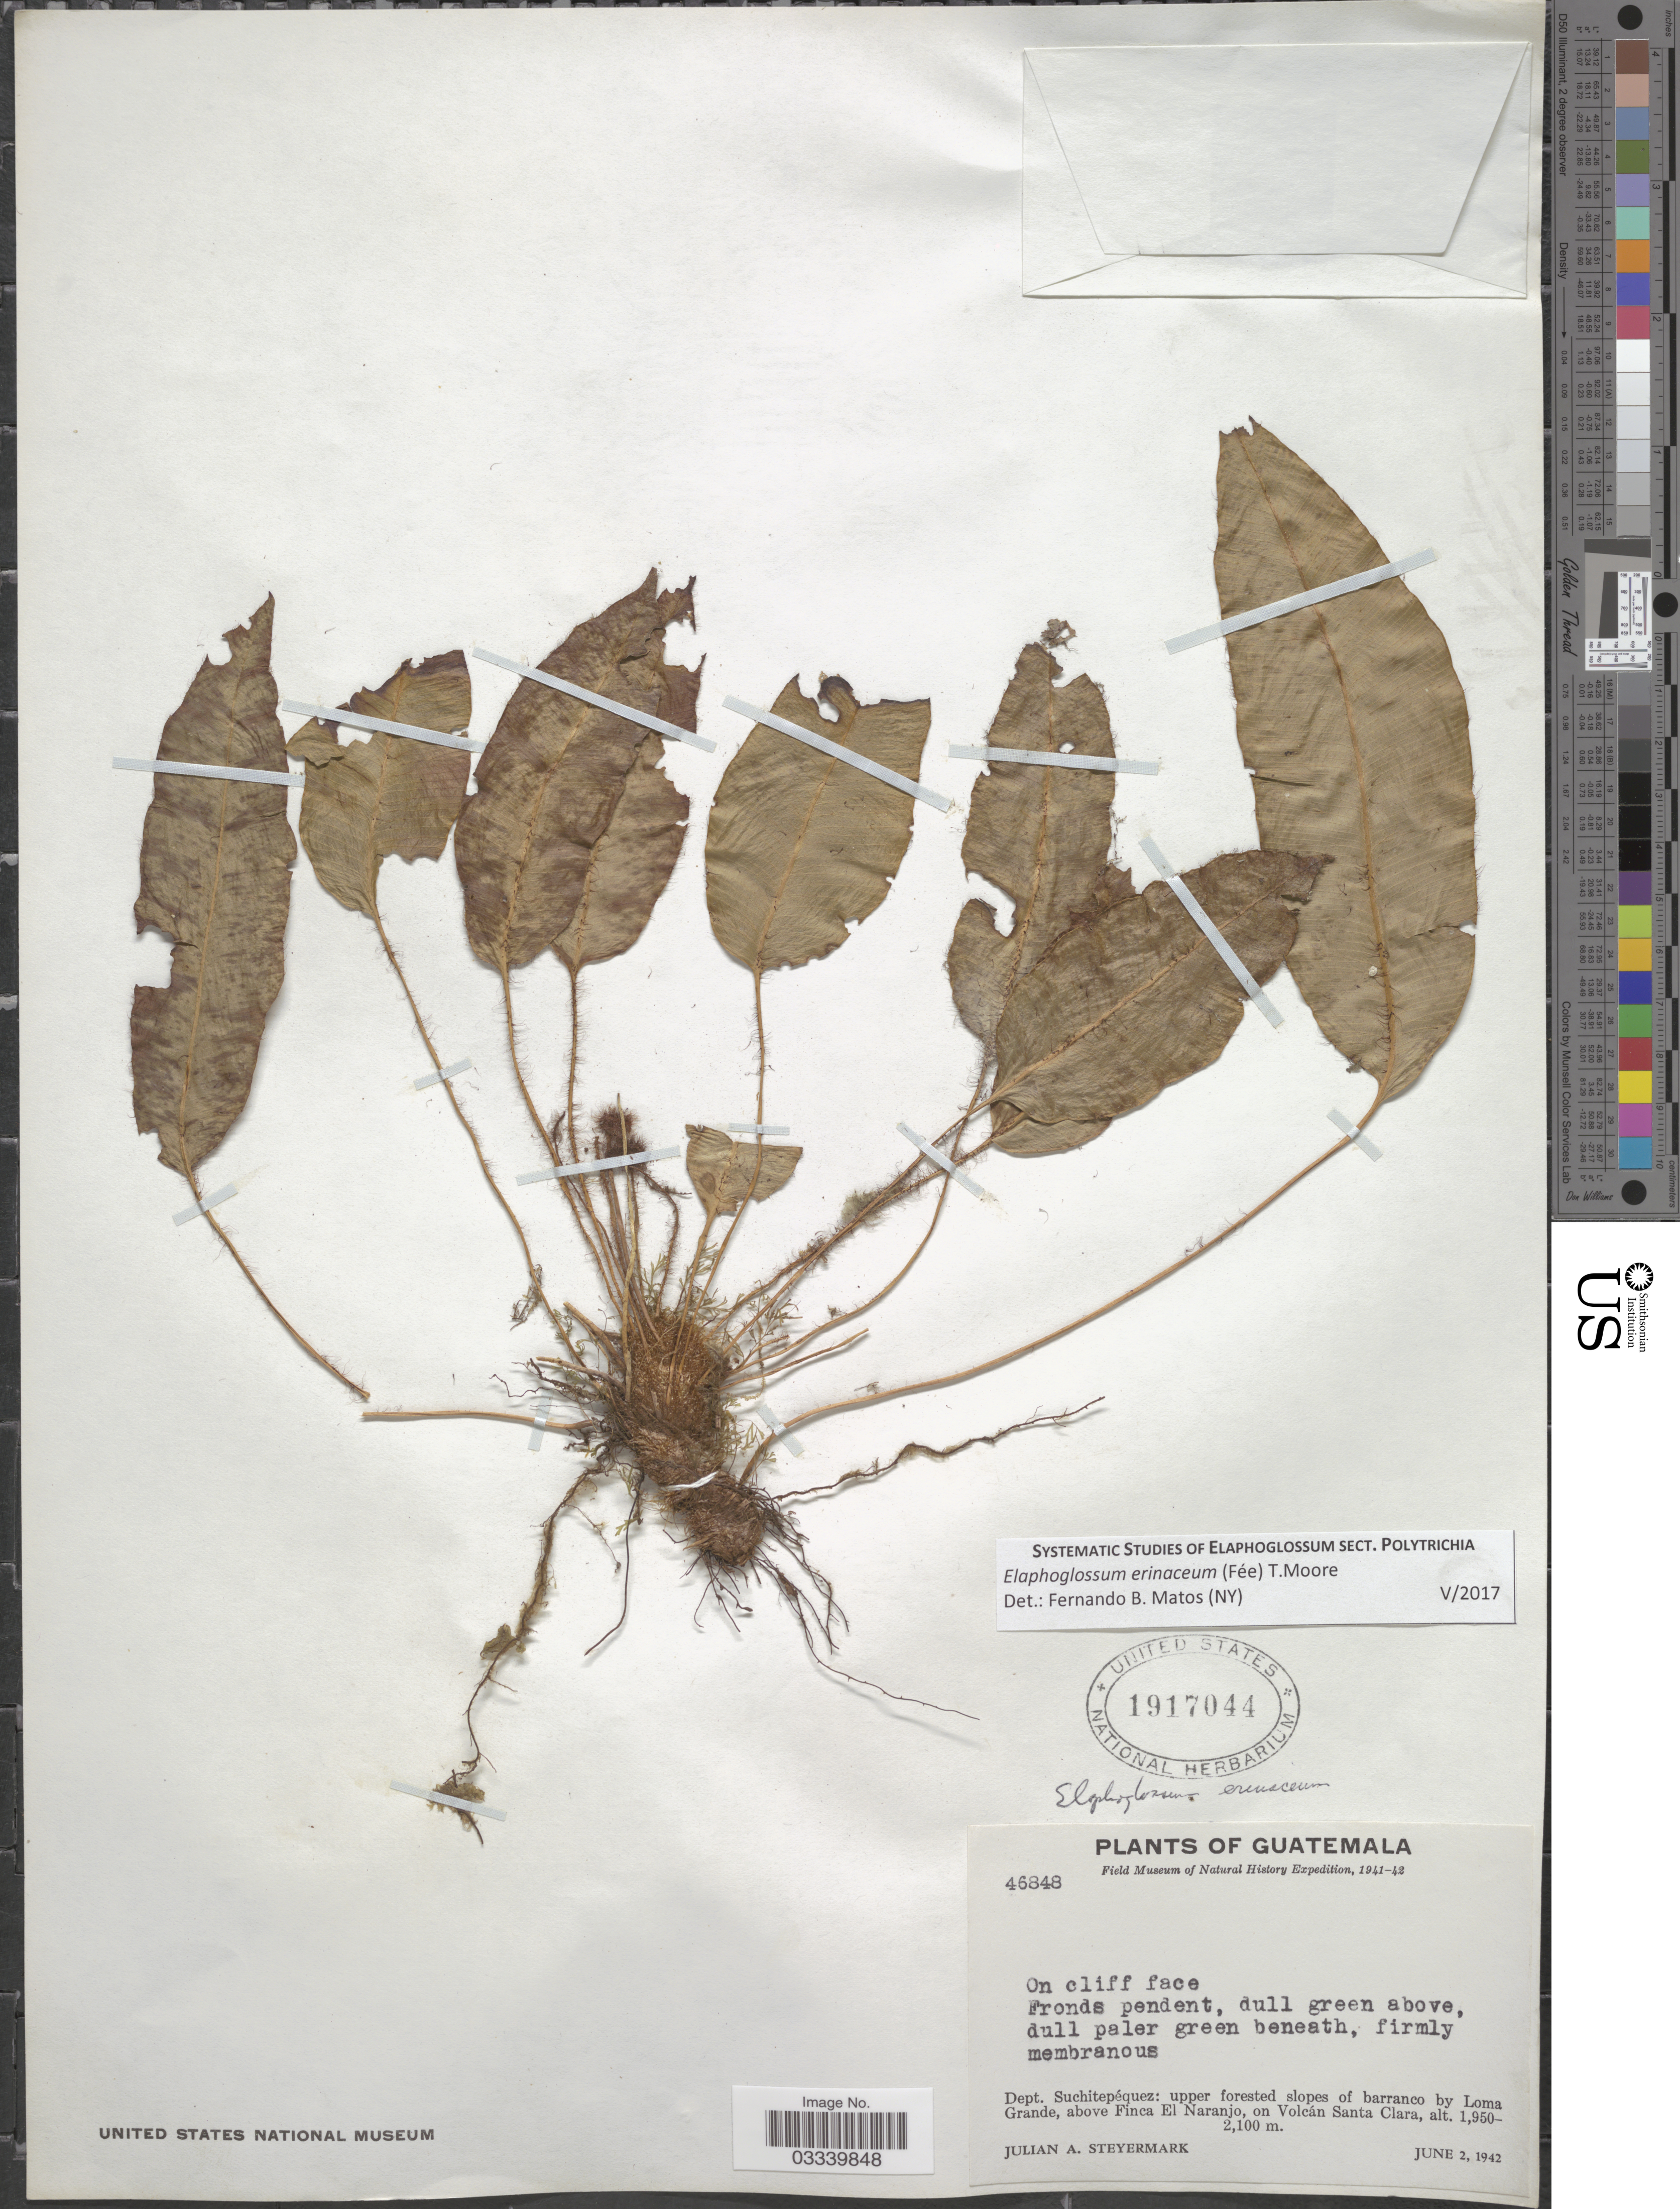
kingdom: Plantae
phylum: Tracheophyta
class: Polypodiopsida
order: Polypodiales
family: Dryopteridaceae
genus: Elaphoglossum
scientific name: Elaphoglossum erinaceum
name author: (Fée) T. Moore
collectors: J. Steyermark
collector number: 46848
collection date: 1942-06-02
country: Guatemala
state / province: Suchitepéquez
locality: Dept. Suchitepéquez: upper forested slopes of barranco by Loma Grande, above Finca El Naranjo, on Volcán Santa Clara.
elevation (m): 1950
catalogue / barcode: US 1917044